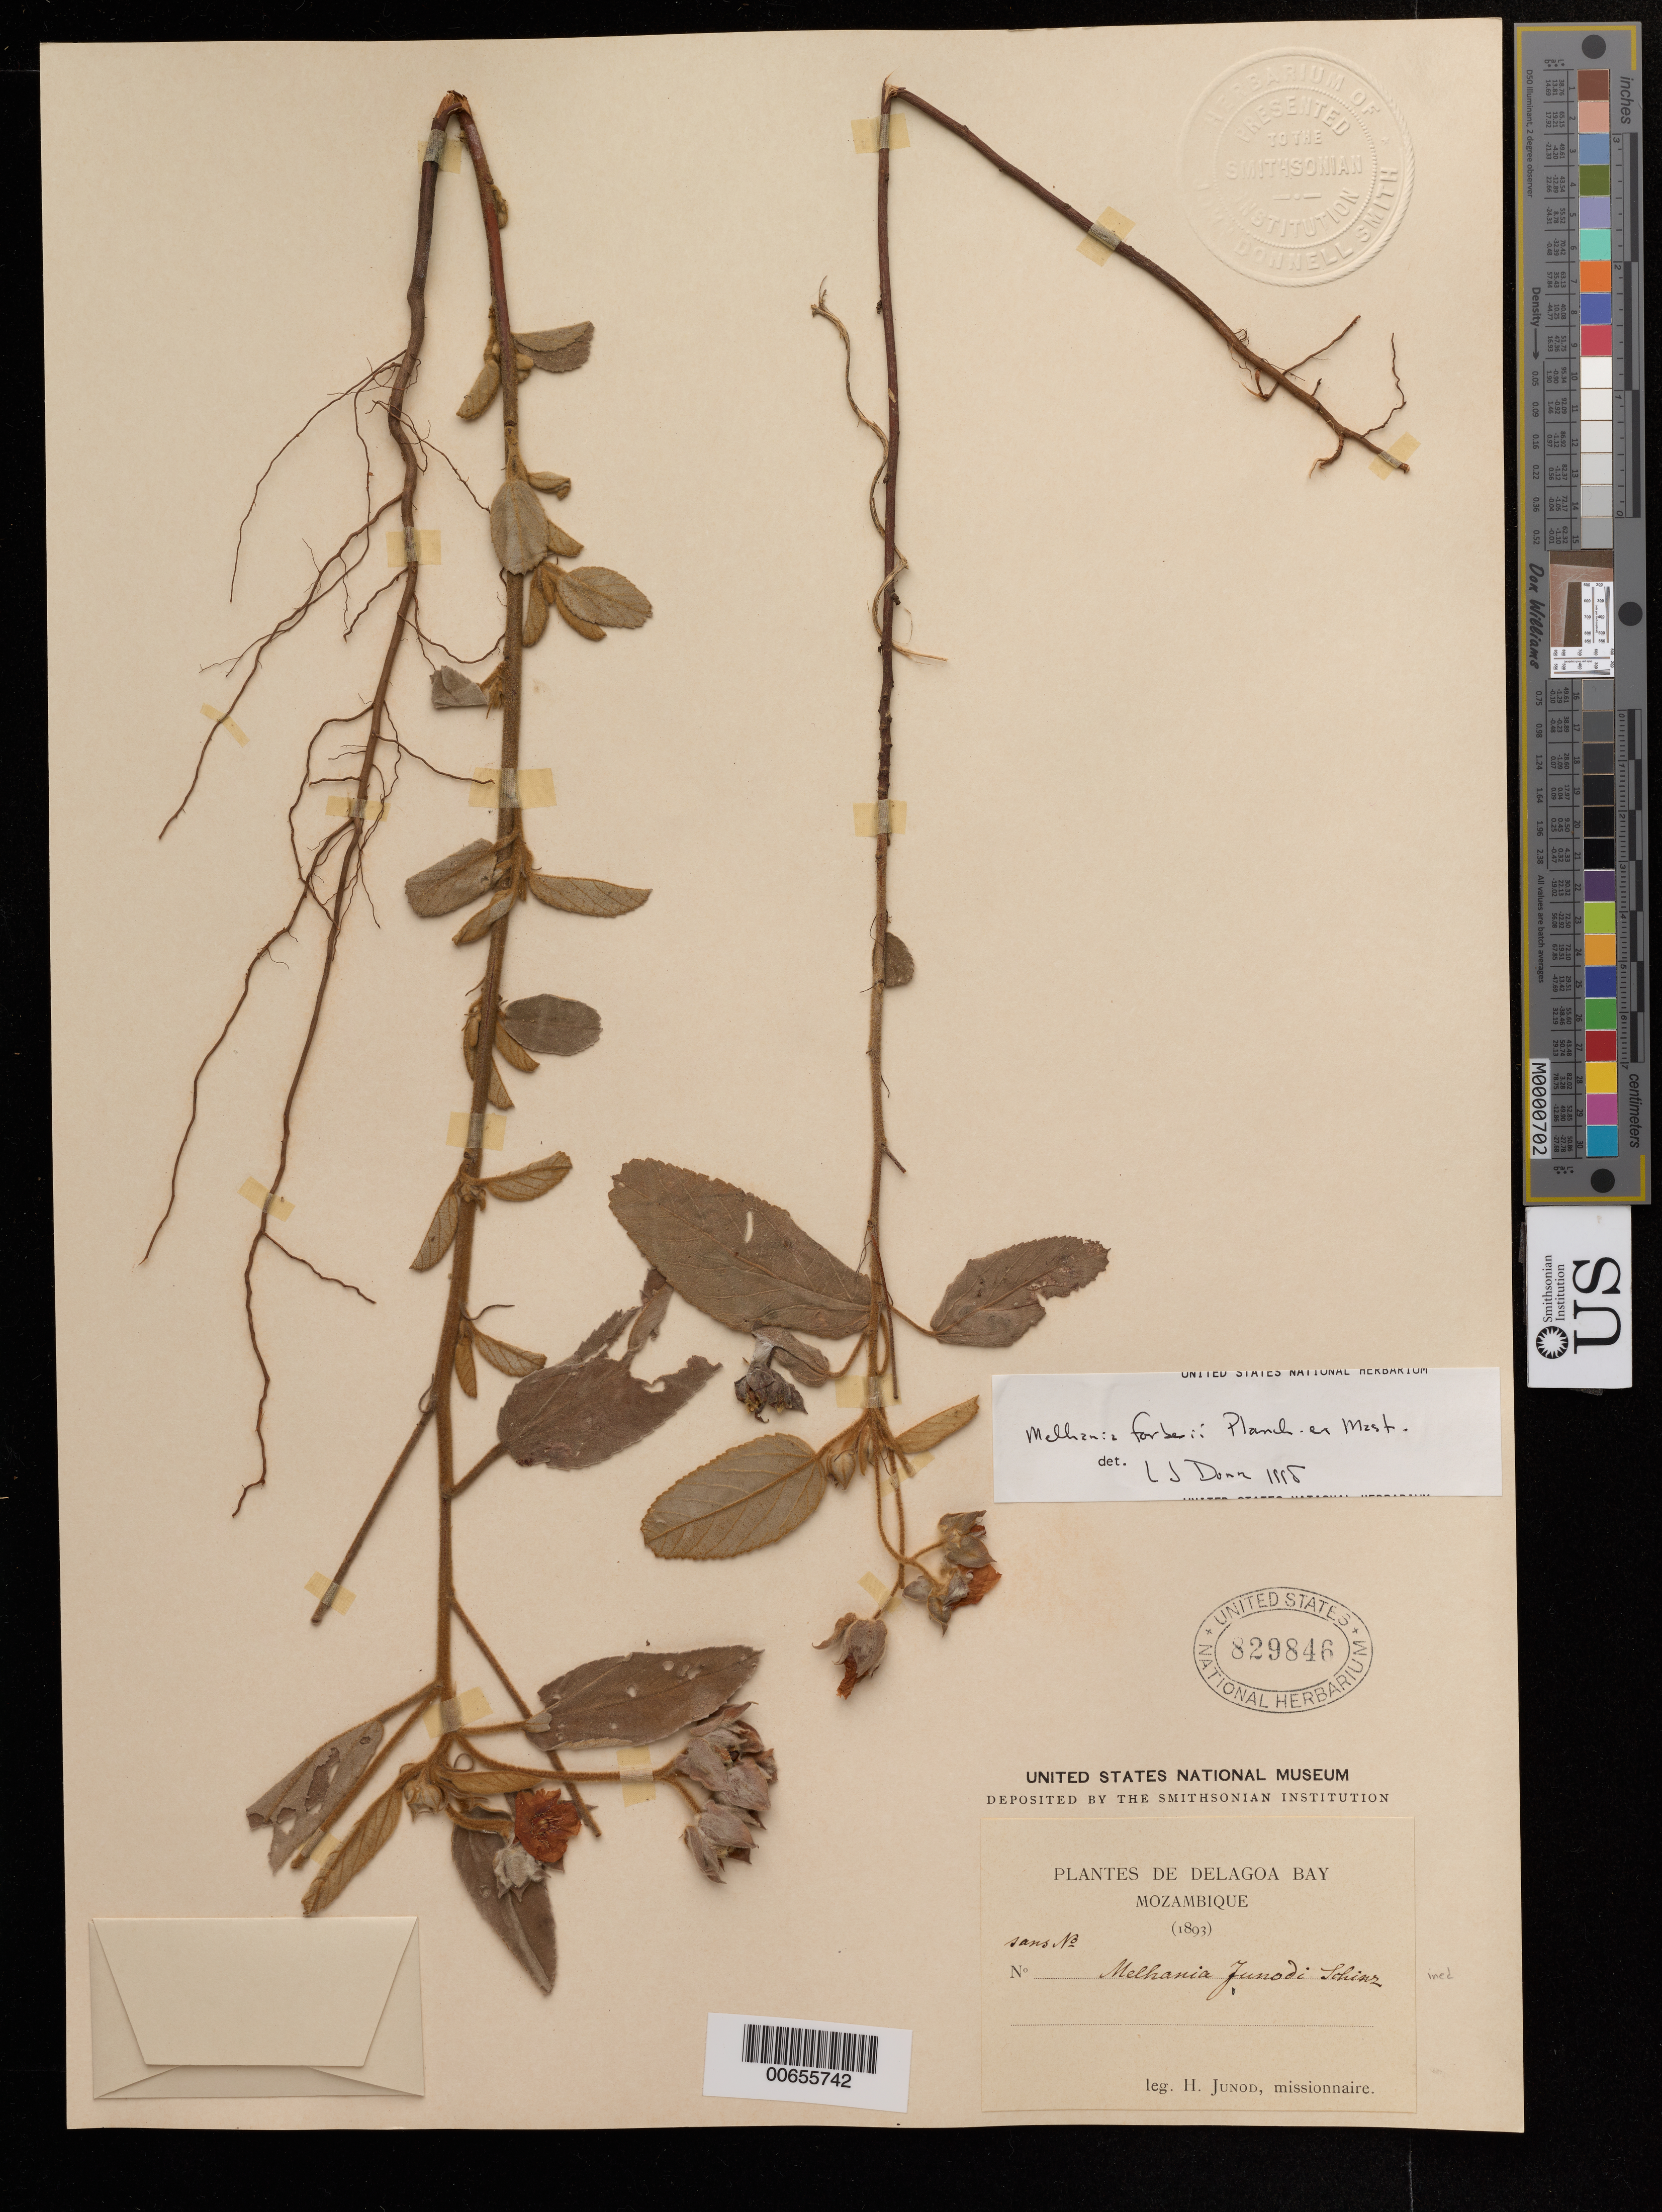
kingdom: Plantae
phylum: Tracheophyta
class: Magnoliopsida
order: Malvales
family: Malvaceae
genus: Melhania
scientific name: Melhania forbesii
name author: Planch. ex Mast.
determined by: Dorr, L. J., (BOT), Smithsonian Institution - National Museum of Natural History (UNITED STATES)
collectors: H. Junod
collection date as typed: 1893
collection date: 1893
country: Mozambique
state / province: Maputo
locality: Delagoa Bay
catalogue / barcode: US 829846